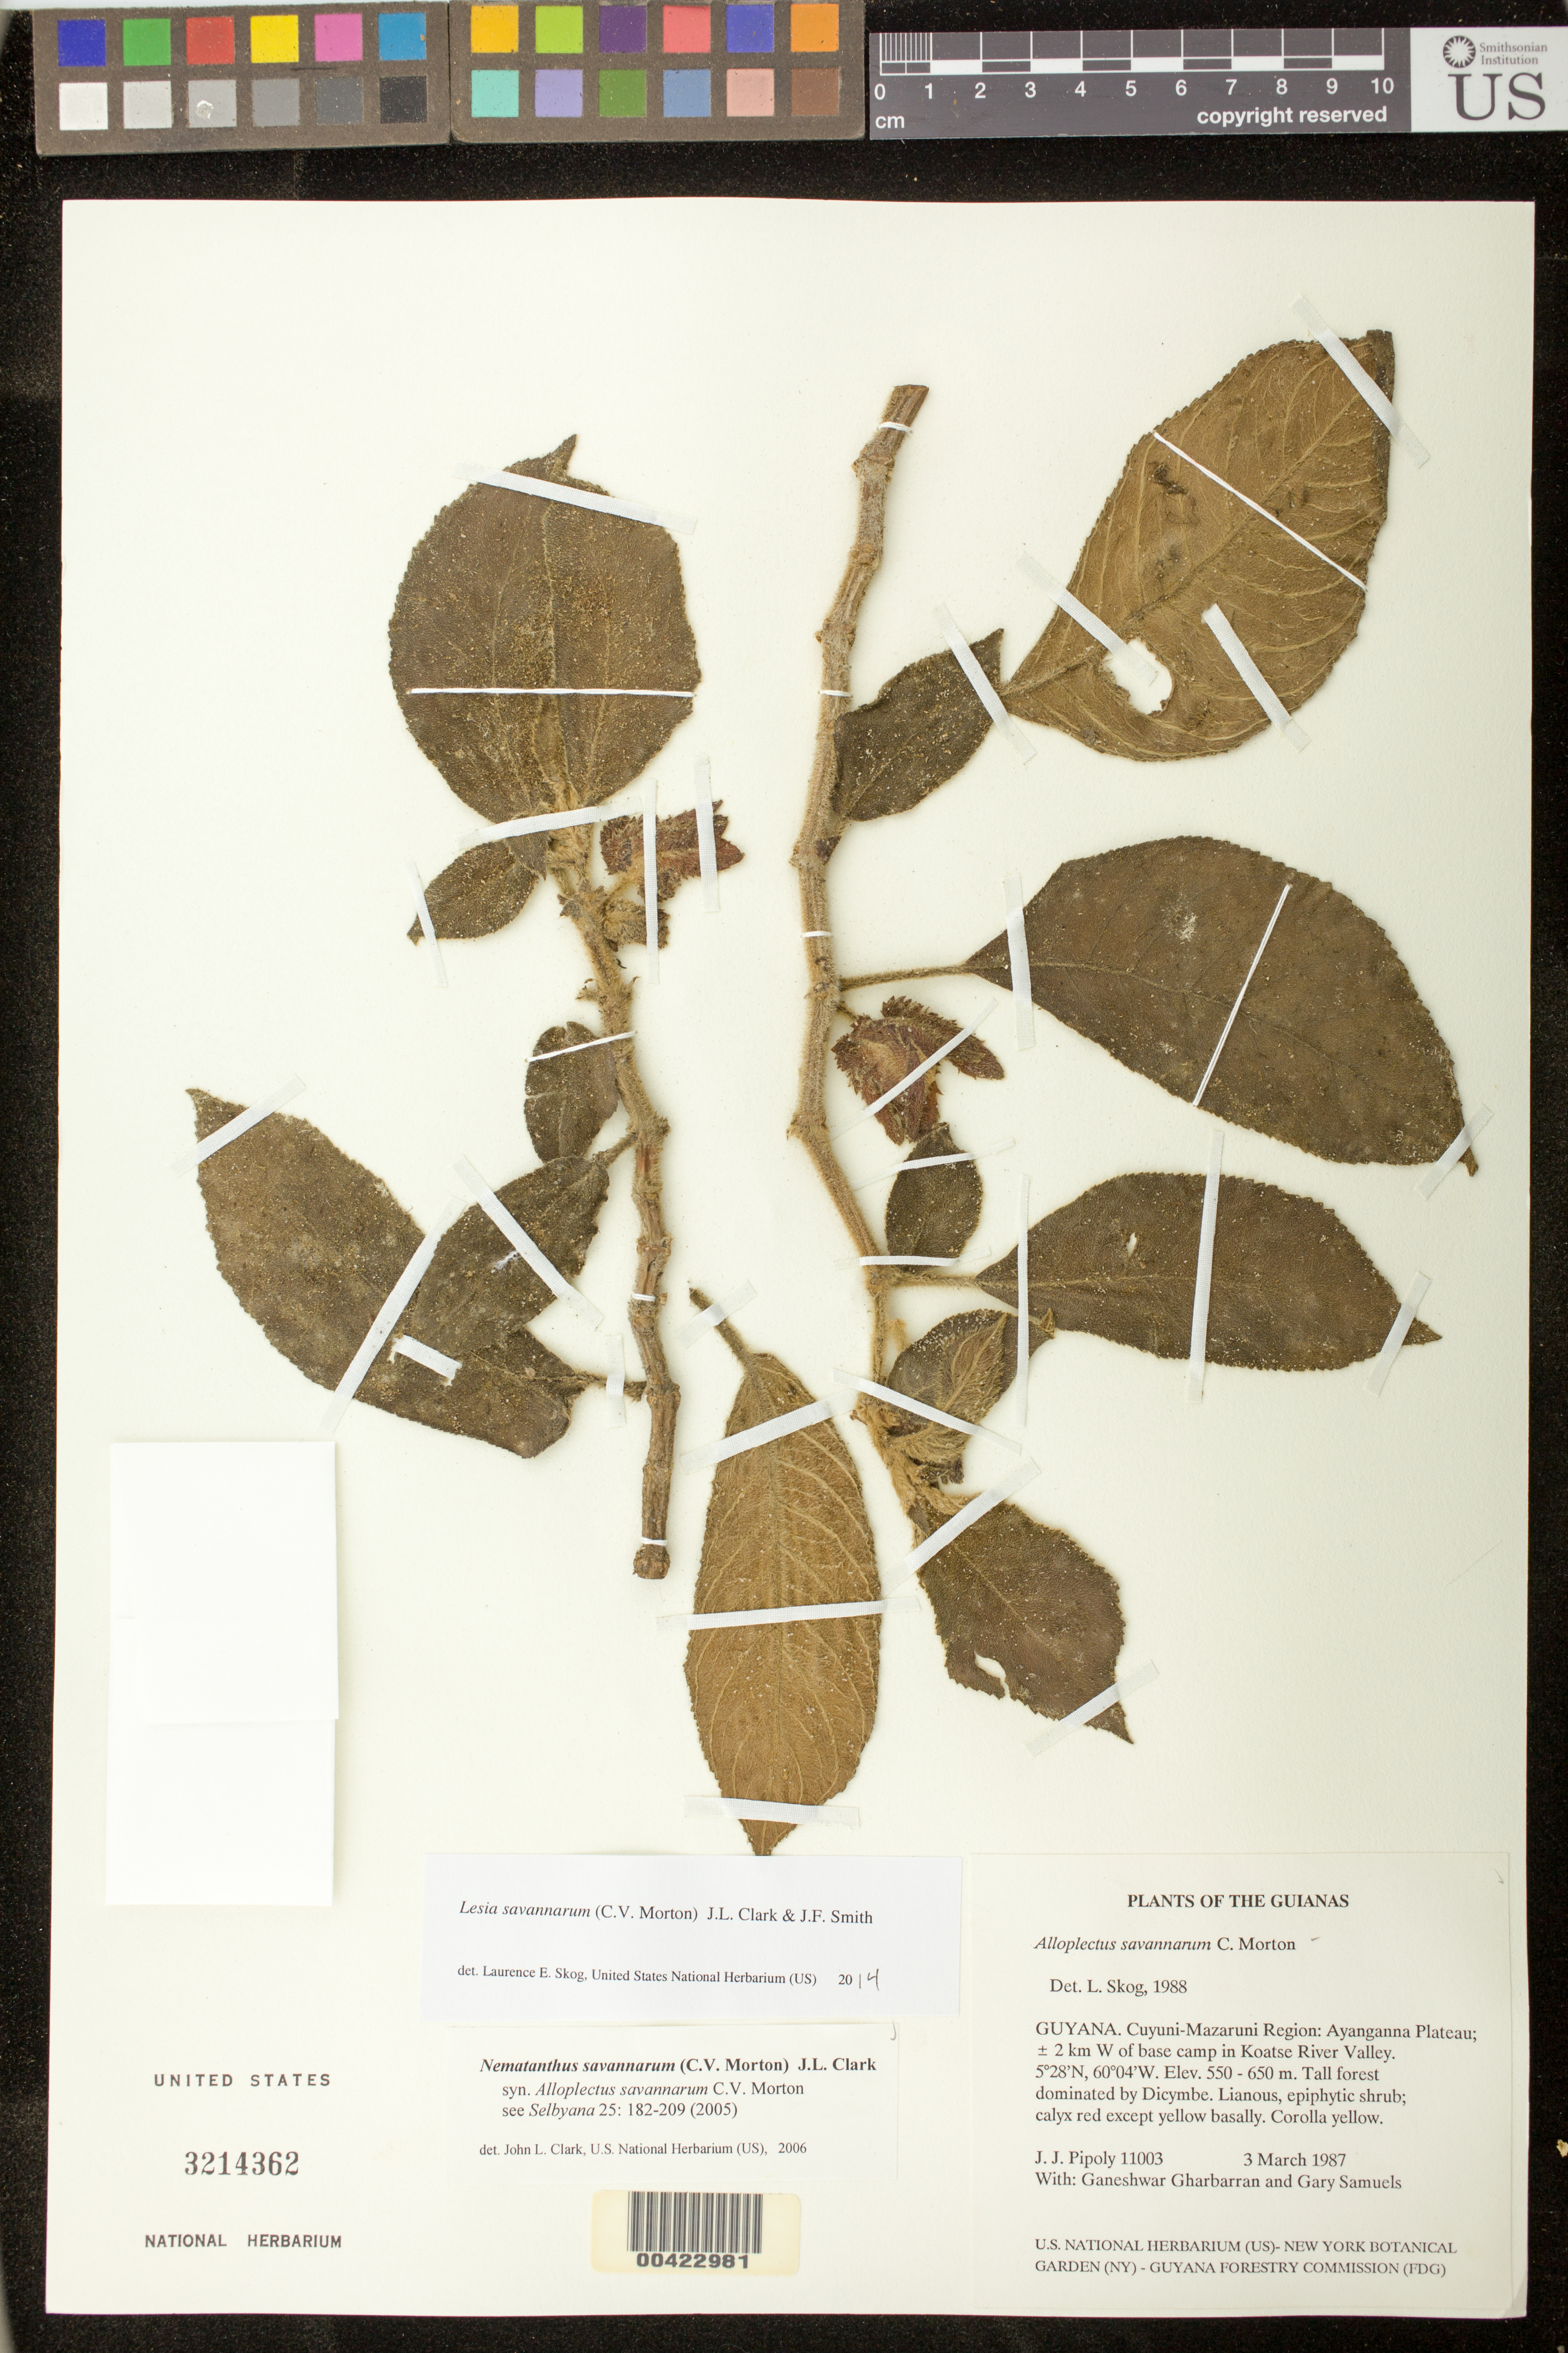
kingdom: Plantae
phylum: Tracheophyta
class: Magnoliopsida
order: Lamiales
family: Gesneriaceae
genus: Lesia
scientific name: Lesia savannarum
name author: (C.V. Morton) J.L. Clark & J.F. Sm.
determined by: Skog, Laurence E.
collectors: J. J. Pipoly, G. Gharbarran & G. Samuels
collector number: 11003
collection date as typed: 03 Mar 1987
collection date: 1987-03-03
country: Guyana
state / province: Cuyuni-Mazaruni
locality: Ayanganna Plateau, ca. 2 km W of base camp in Koatse River valley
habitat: Tall forest dominated by Dicymbe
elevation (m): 550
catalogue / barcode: US 3214362